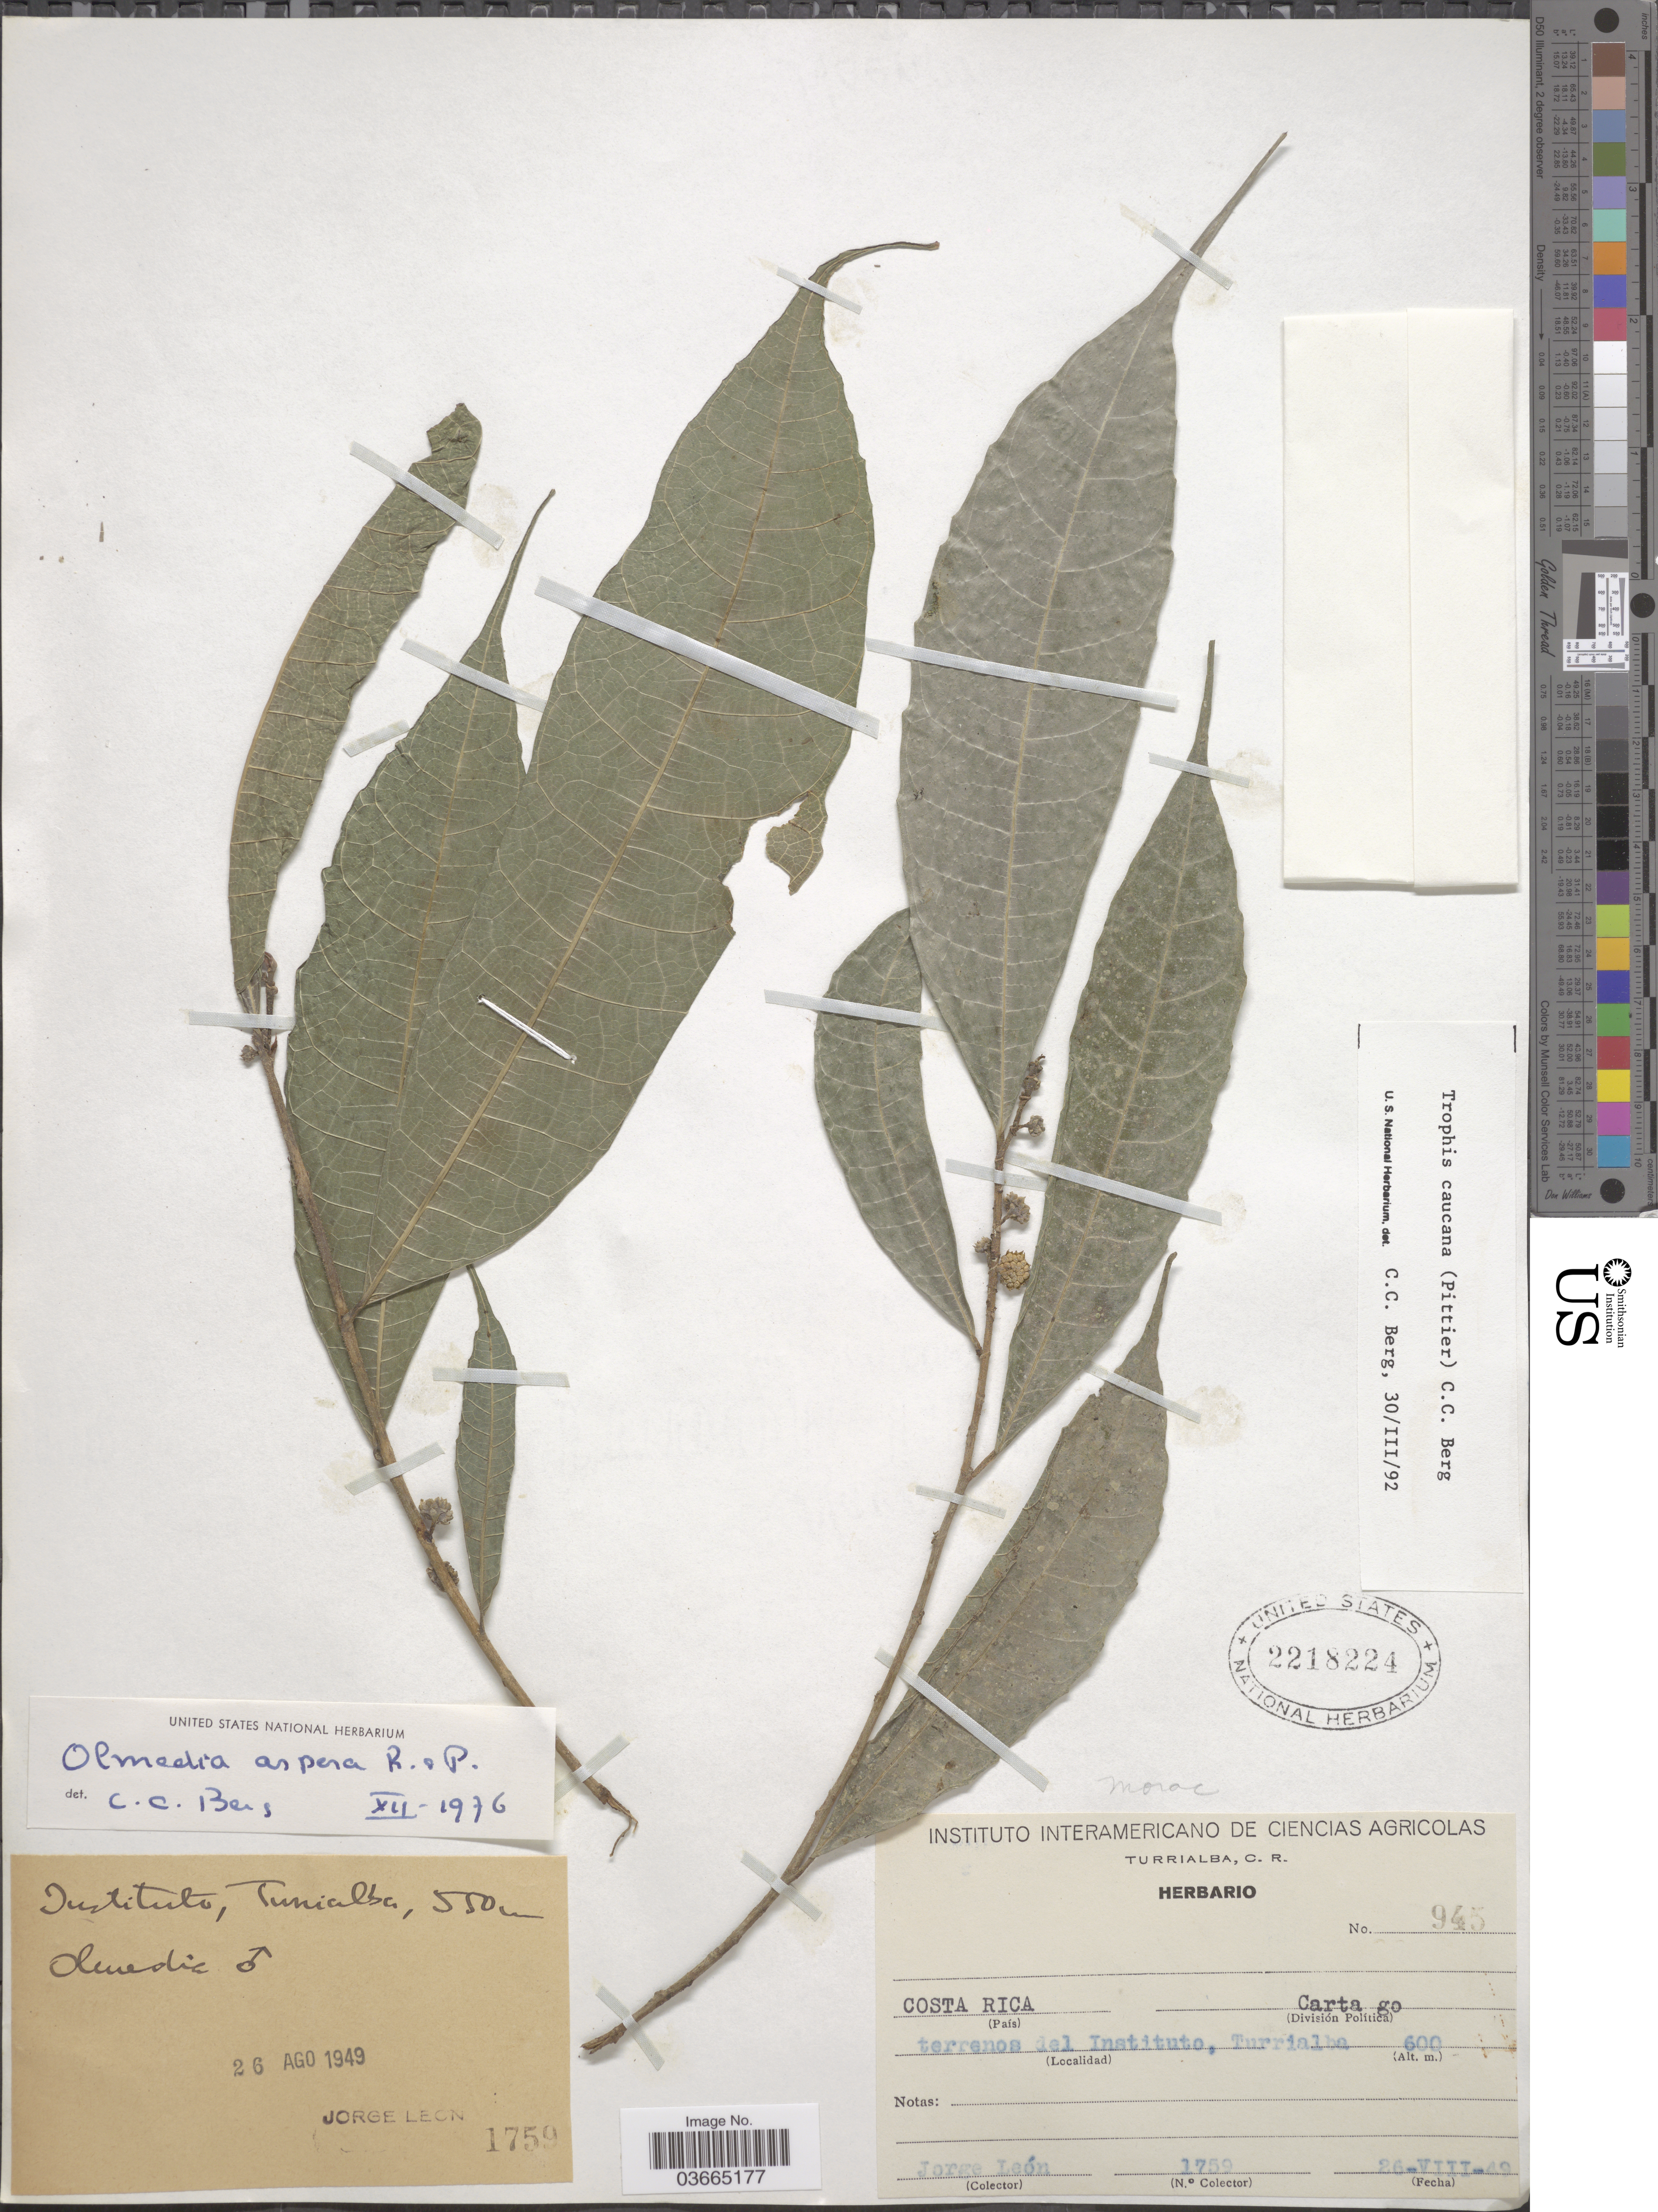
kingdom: Plantae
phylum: Tracheophyta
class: Magnoliopsida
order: Rosales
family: Moraceae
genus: Olmedia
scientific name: Olmedia aspera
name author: Ruiz & Pav.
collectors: J. León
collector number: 1759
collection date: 1949-08-26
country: Costa Rica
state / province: Cartago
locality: Cartago (División Politica). Terrenos del Instituto, Turrialba.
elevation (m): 600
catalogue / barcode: US 2218224